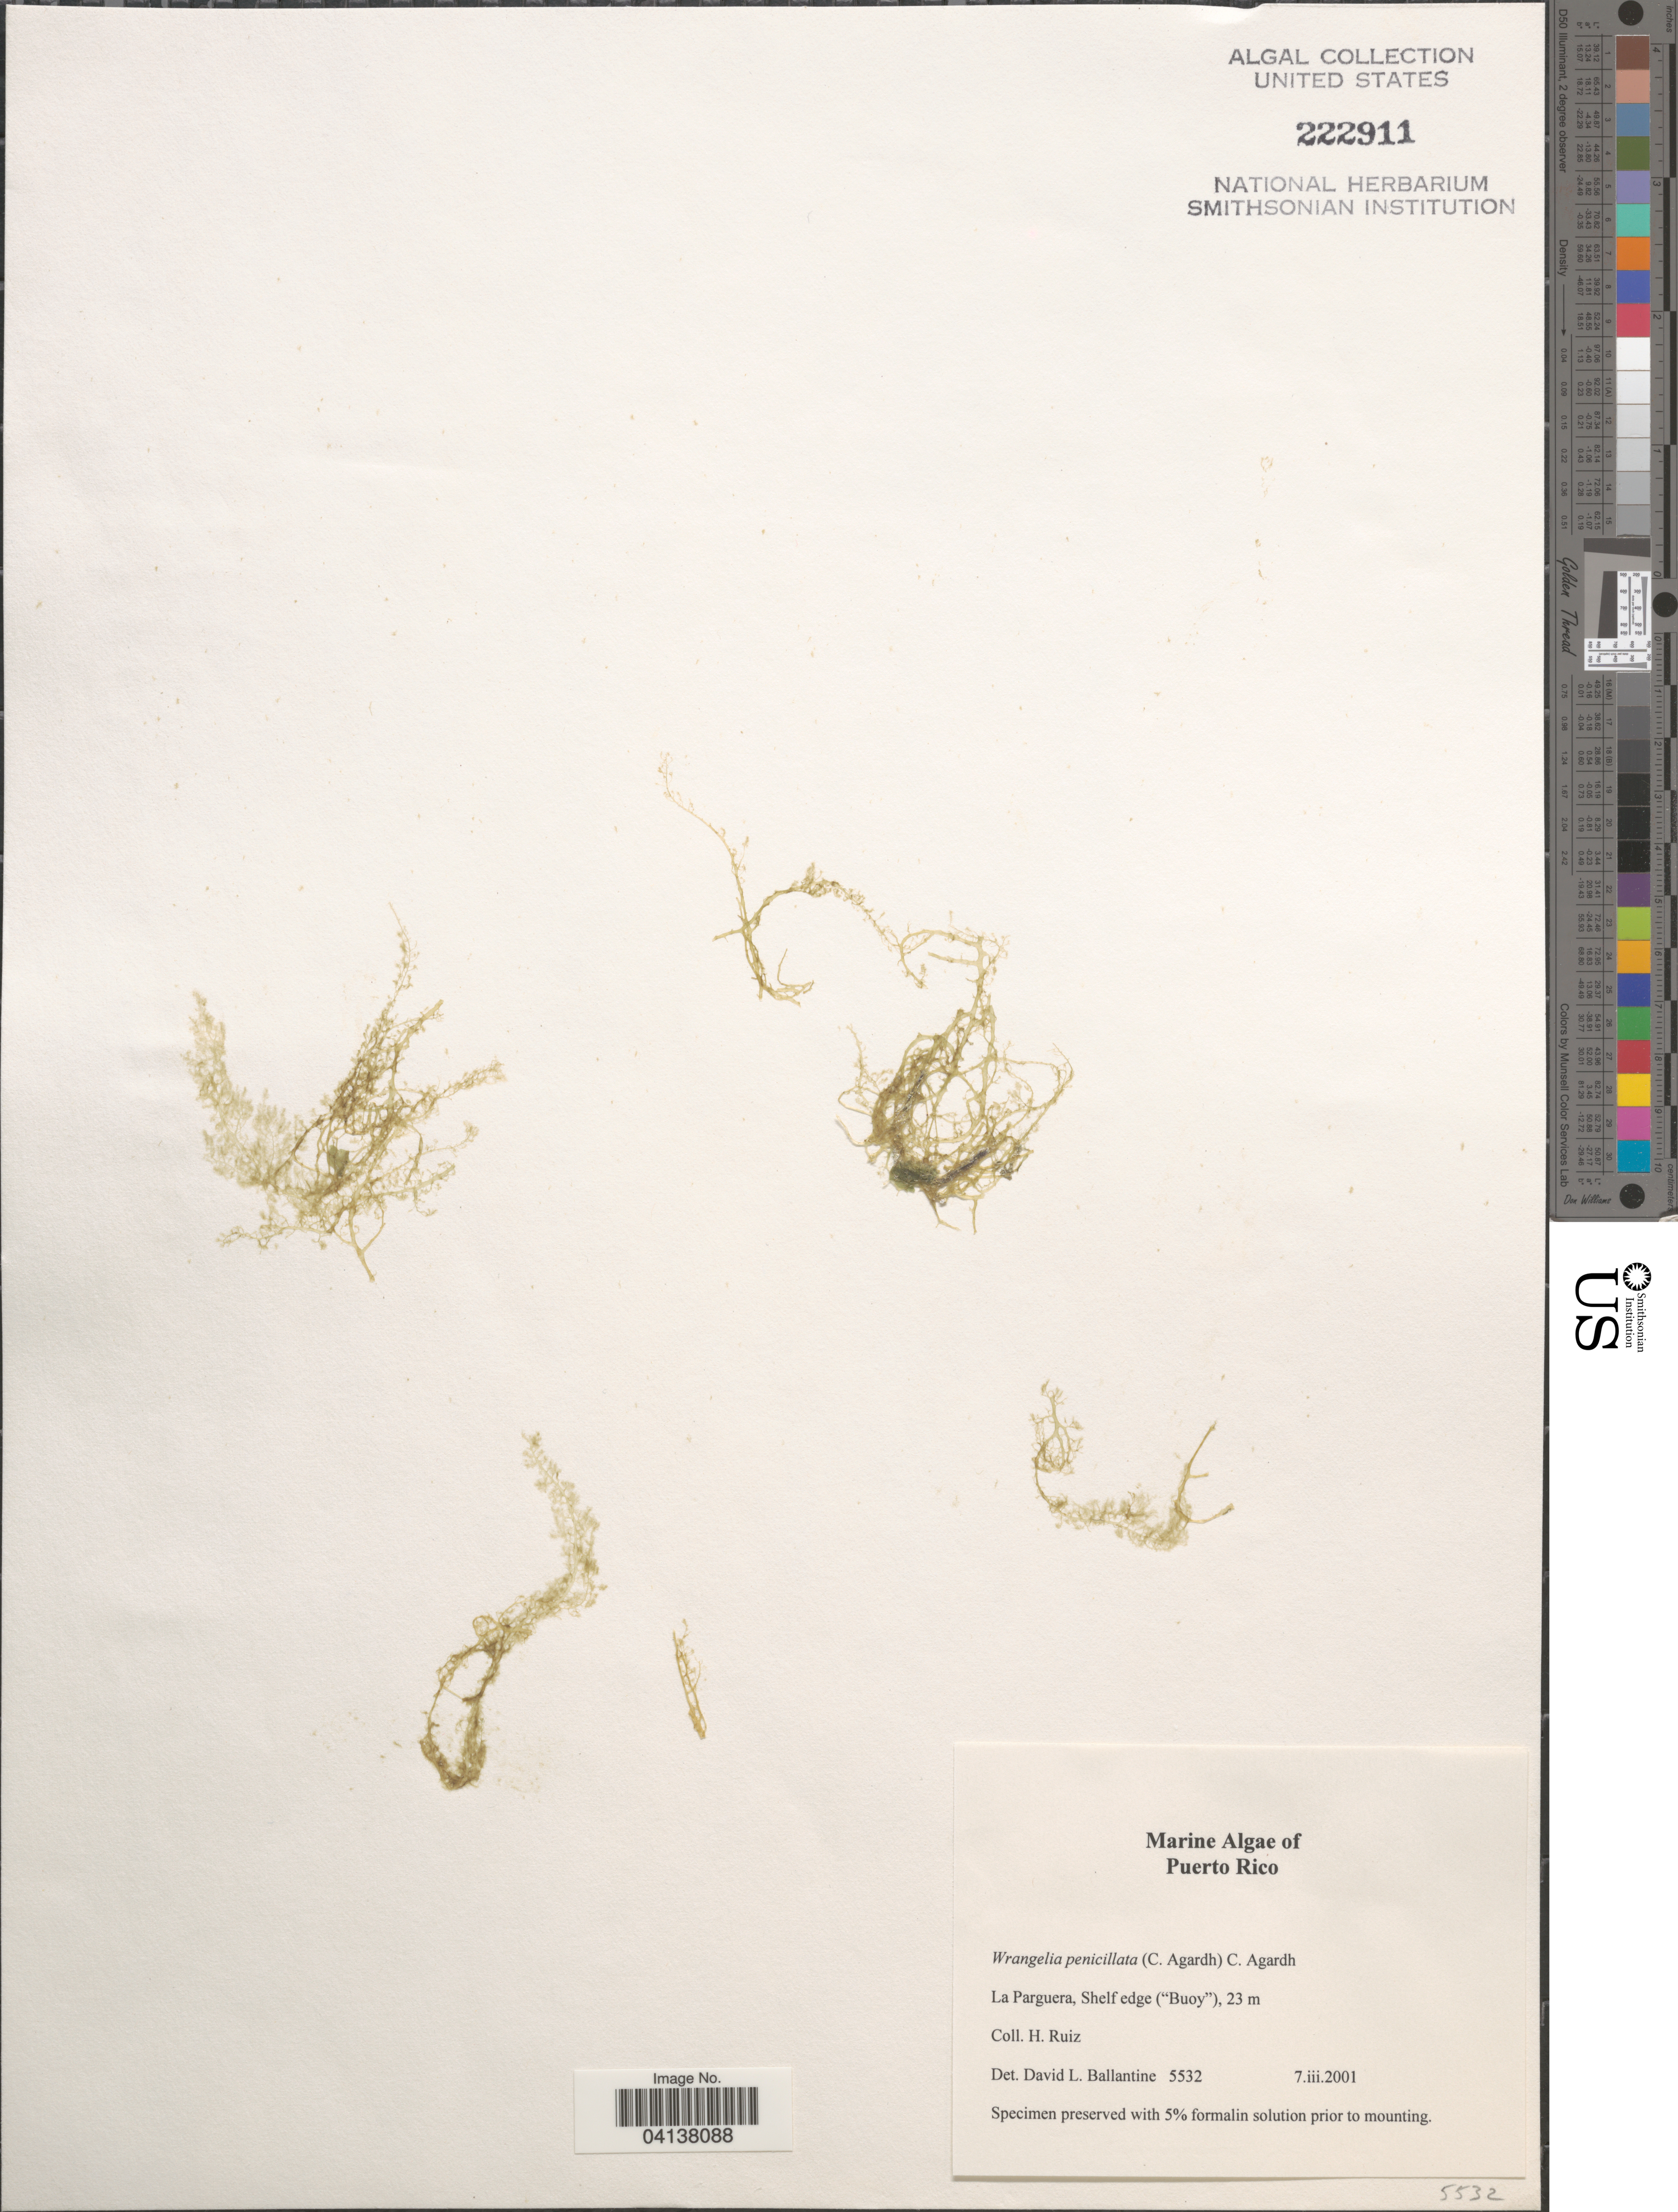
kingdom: Plantae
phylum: Rhodophyta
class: Florideophyceae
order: Ceramiales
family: Wrangeliaceae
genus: Wrangelia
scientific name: Wrangelia gordoniae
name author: K.E. Bucher et al.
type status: Paratype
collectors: H. Ruiz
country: Puerto Rico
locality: La Parguera, Shelf edge ("Buoy").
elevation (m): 23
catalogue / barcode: US 222911